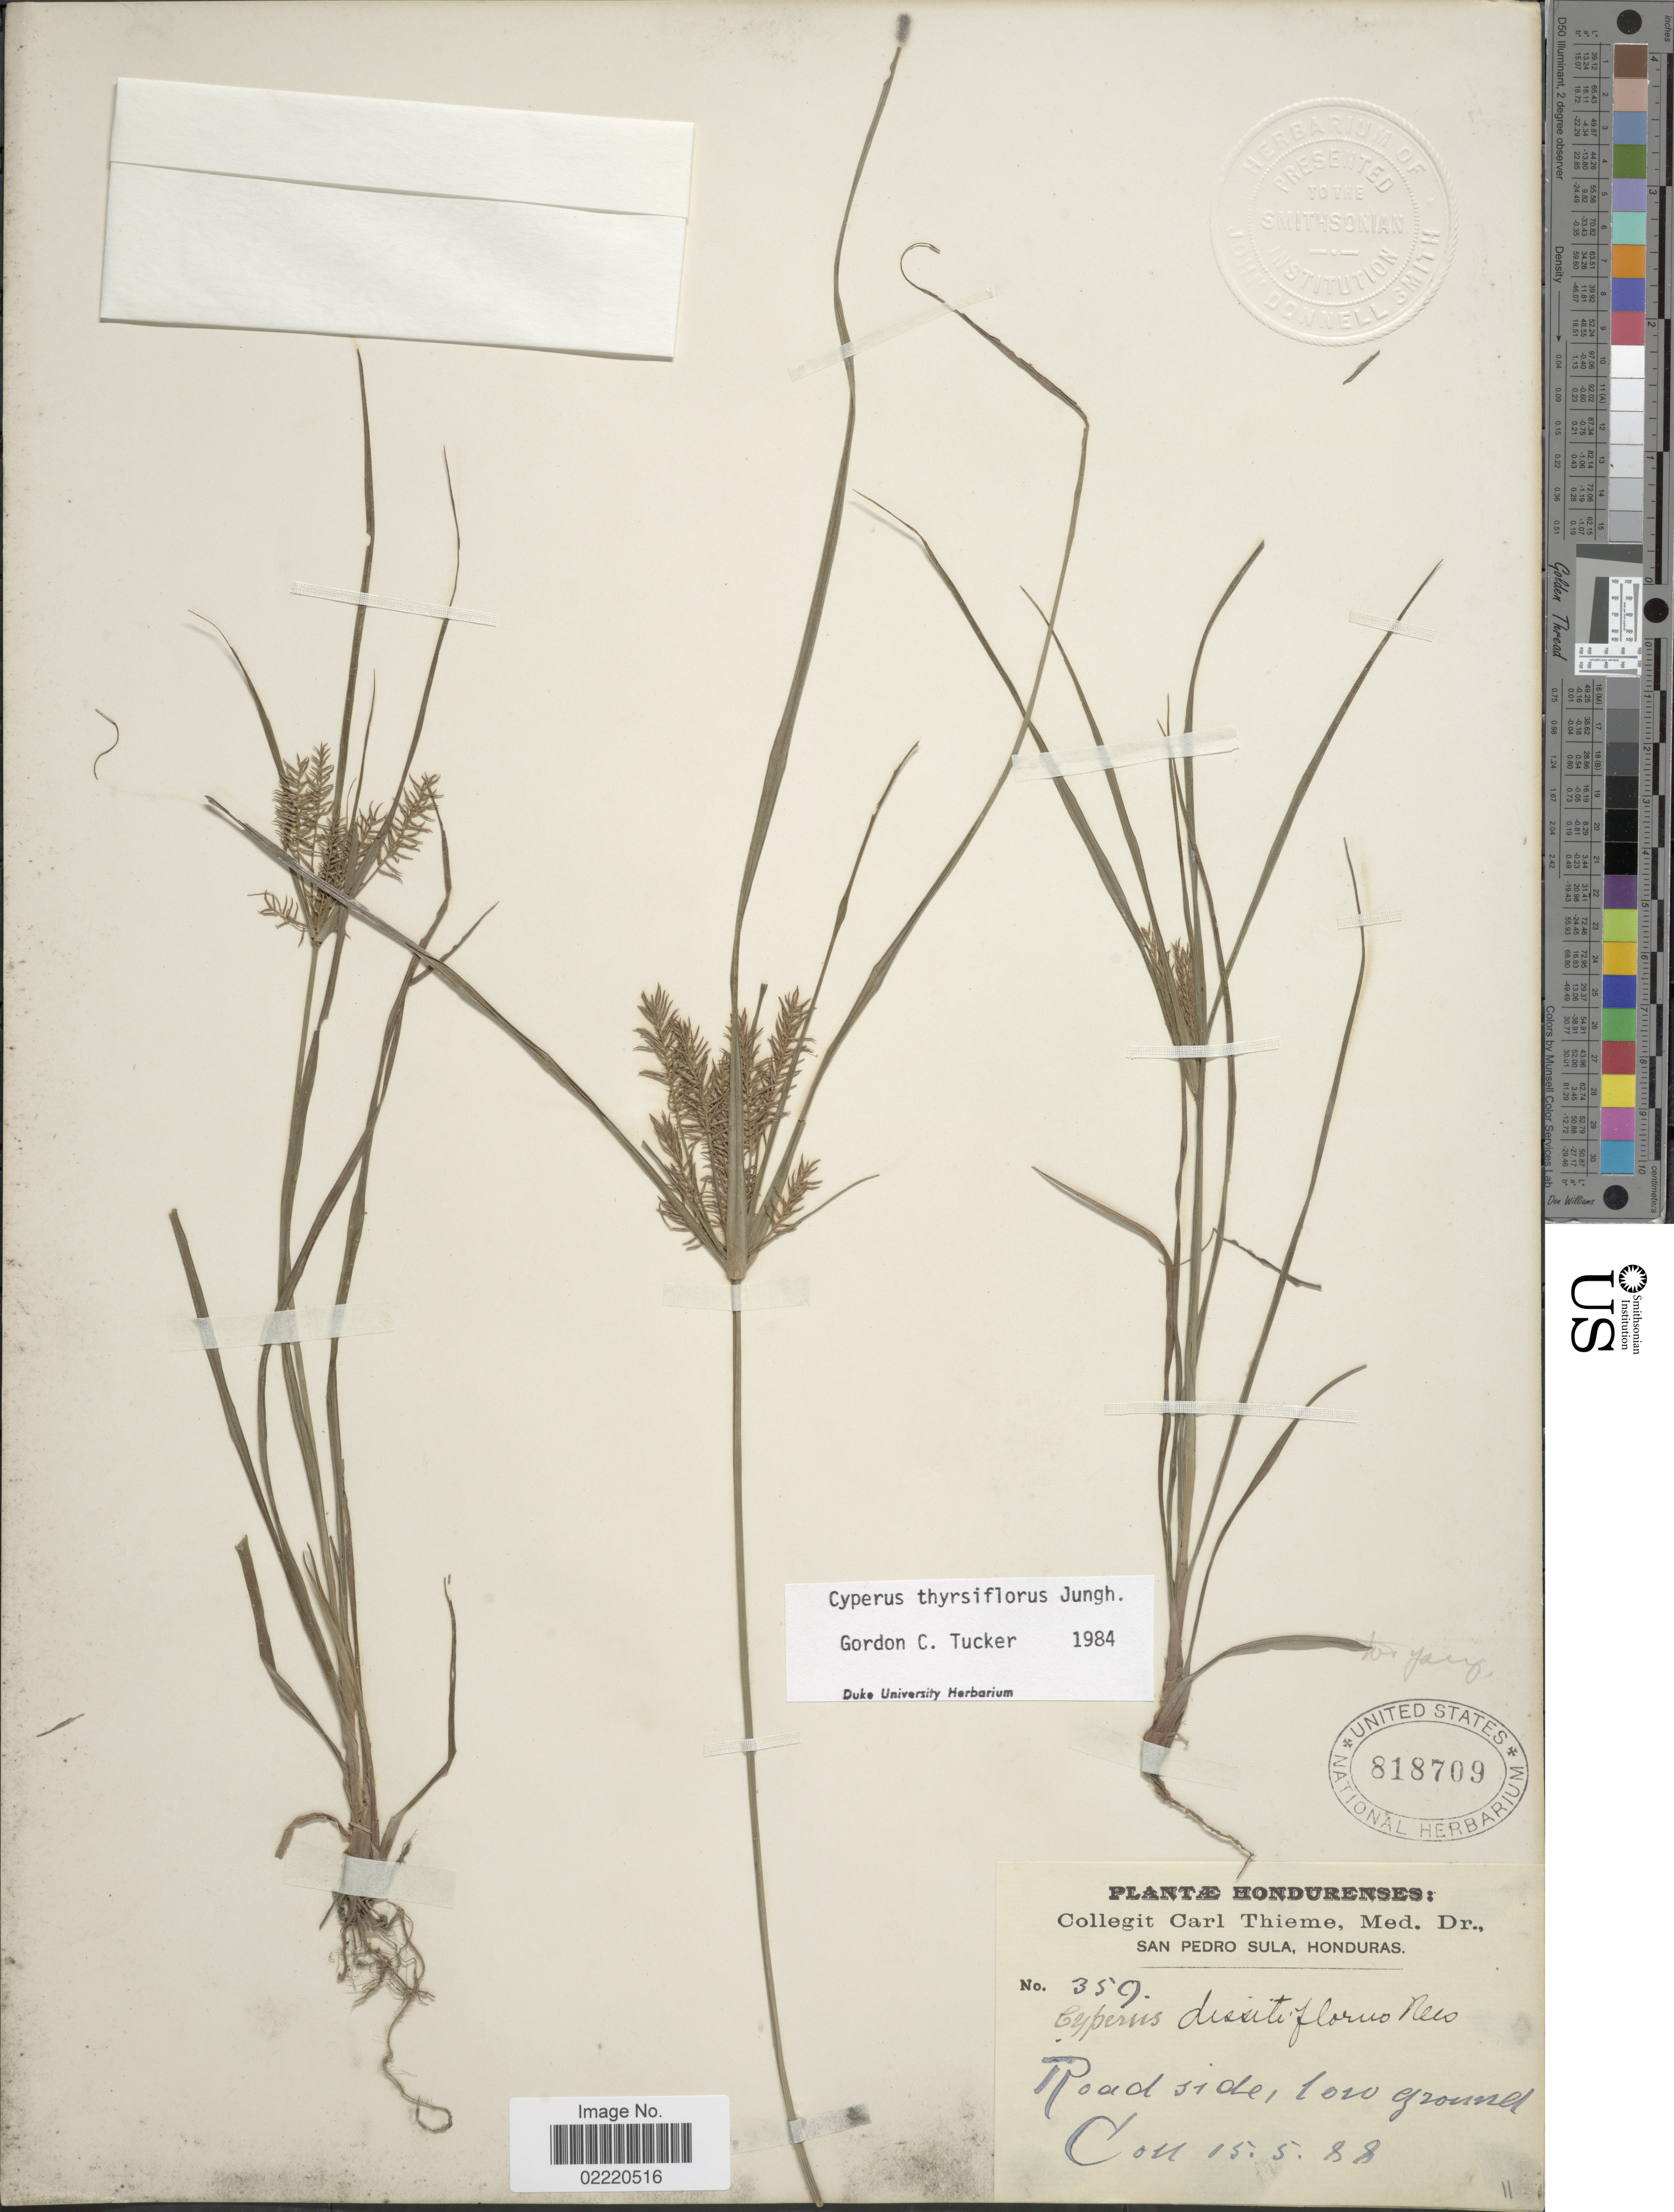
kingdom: Plantae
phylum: Tracheophyta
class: Liliopsida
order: Poales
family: Cyperaceae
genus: Cyperus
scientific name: Cyperus thyrsiflorus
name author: Jungh.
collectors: C. Thieme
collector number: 359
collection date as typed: Transcribed d/m/y: 15/5/88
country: Honduras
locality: San Pedro Sula, road side, low ground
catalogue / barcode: US 818709